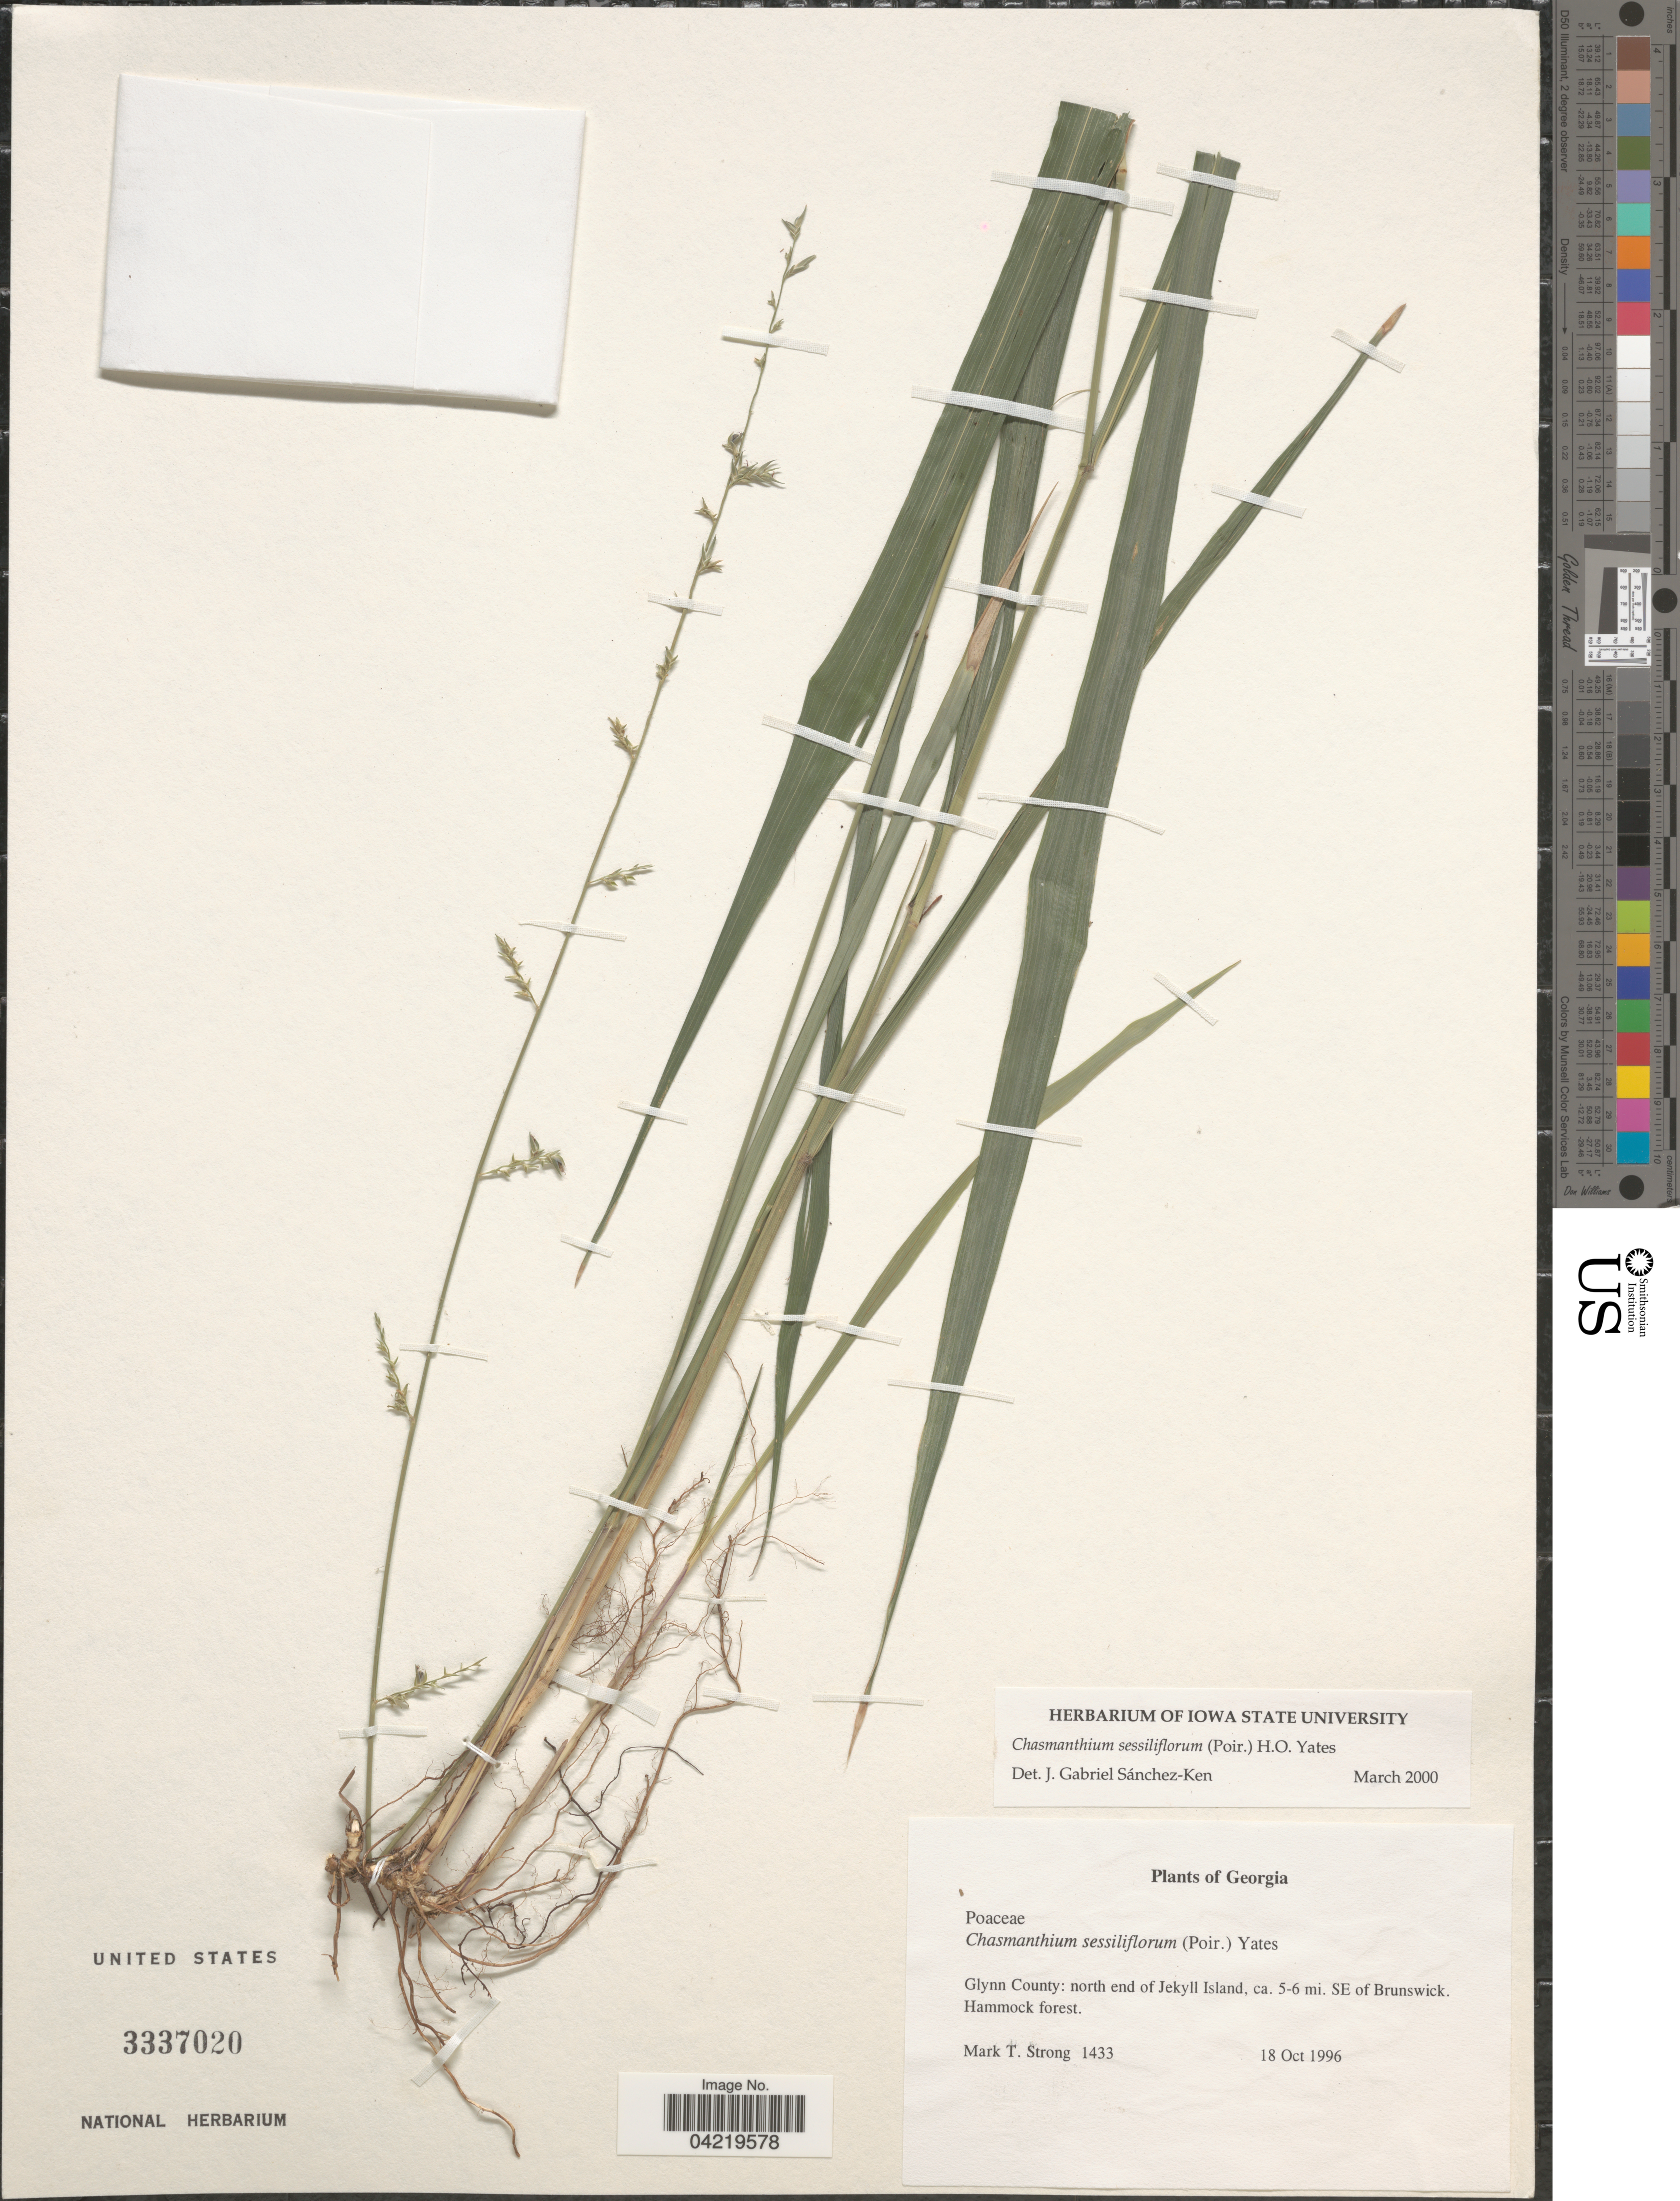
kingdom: Plantae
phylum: Tracheophyta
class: Liliopsida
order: Poales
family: Poaceae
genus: Chasmanthium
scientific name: Chasmanthium laxum subsp. sessiliflorum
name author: (L.) H.O. Yates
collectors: M. T. Strong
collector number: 1433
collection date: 1996-10-18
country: United States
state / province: Georgia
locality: Glynn County: north end of Jekyll Island, ca. 5-6 mi. SE of Brunswick. Hammock forest.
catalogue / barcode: US 3337020